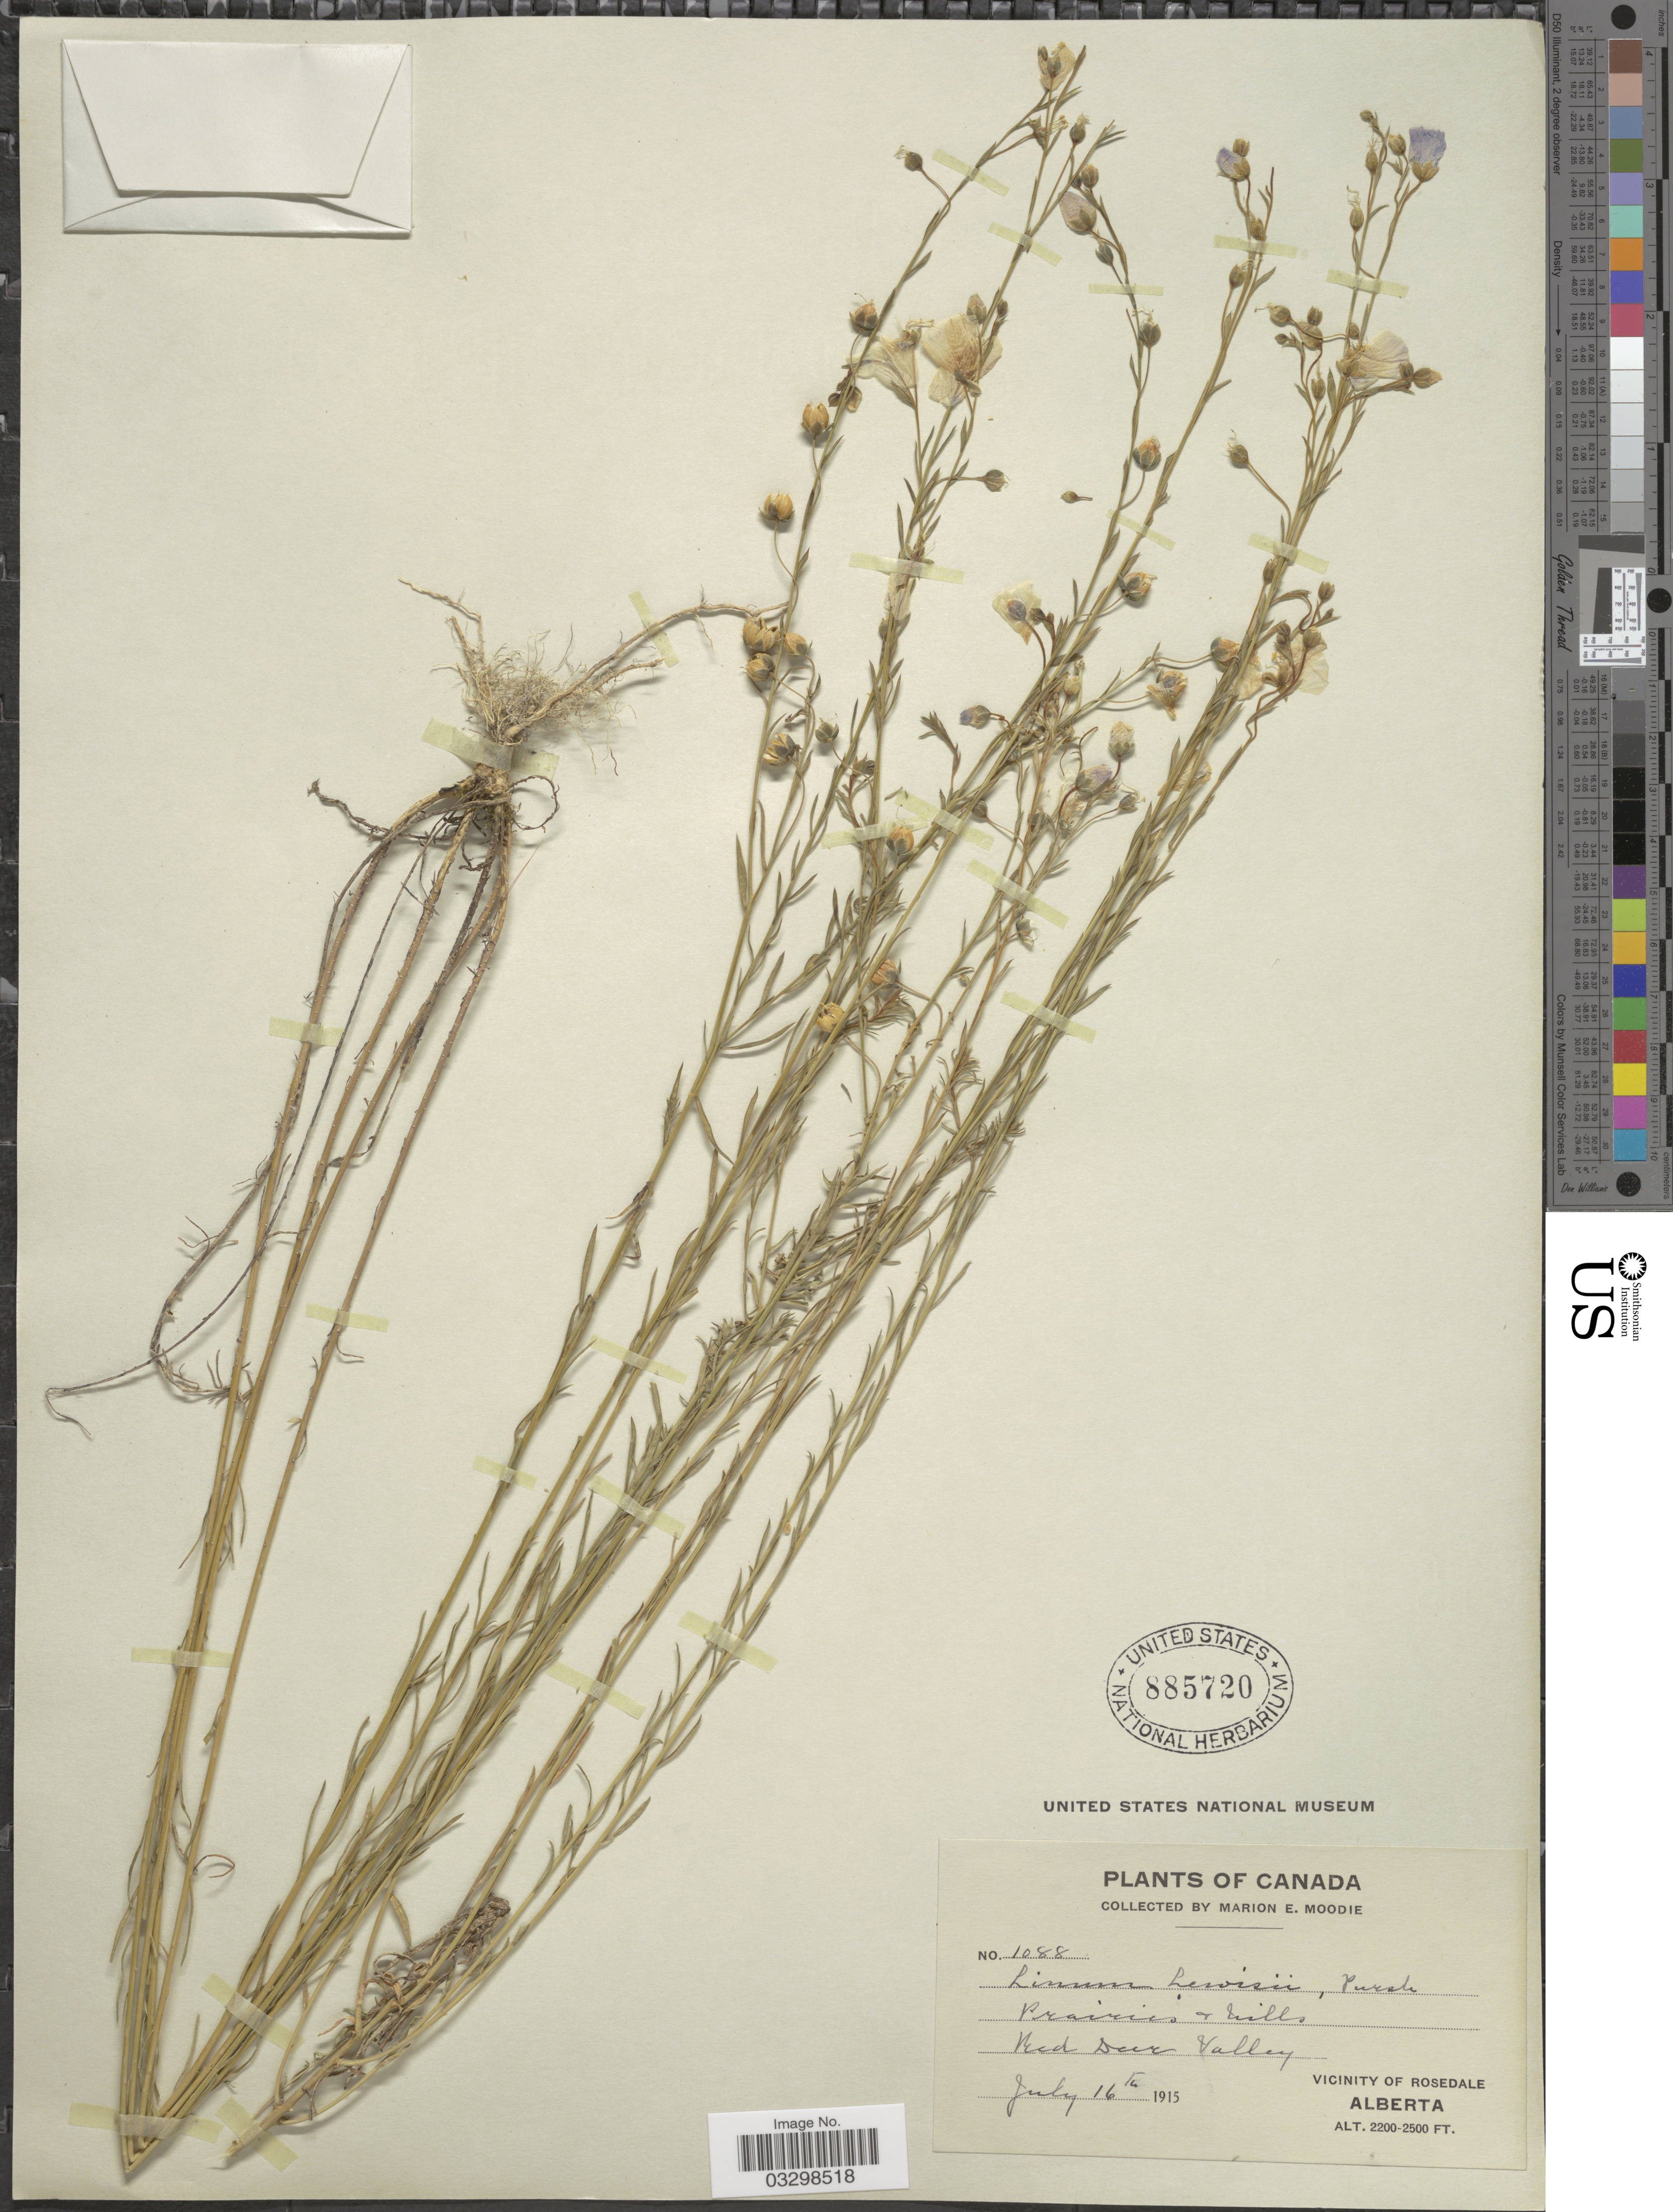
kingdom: Plantae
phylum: Tracheophyta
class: Magnoliopsida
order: Malpighiales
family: Linaceae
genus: Linum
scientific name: Linum lewisii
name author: Pursh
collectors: M. E. Moodie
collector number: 1088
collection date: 1915-07-16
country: Canada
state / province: Alberta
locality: Red Deer Valley. Vicinity of Rosedale.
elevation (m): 671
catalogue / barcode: US 885720